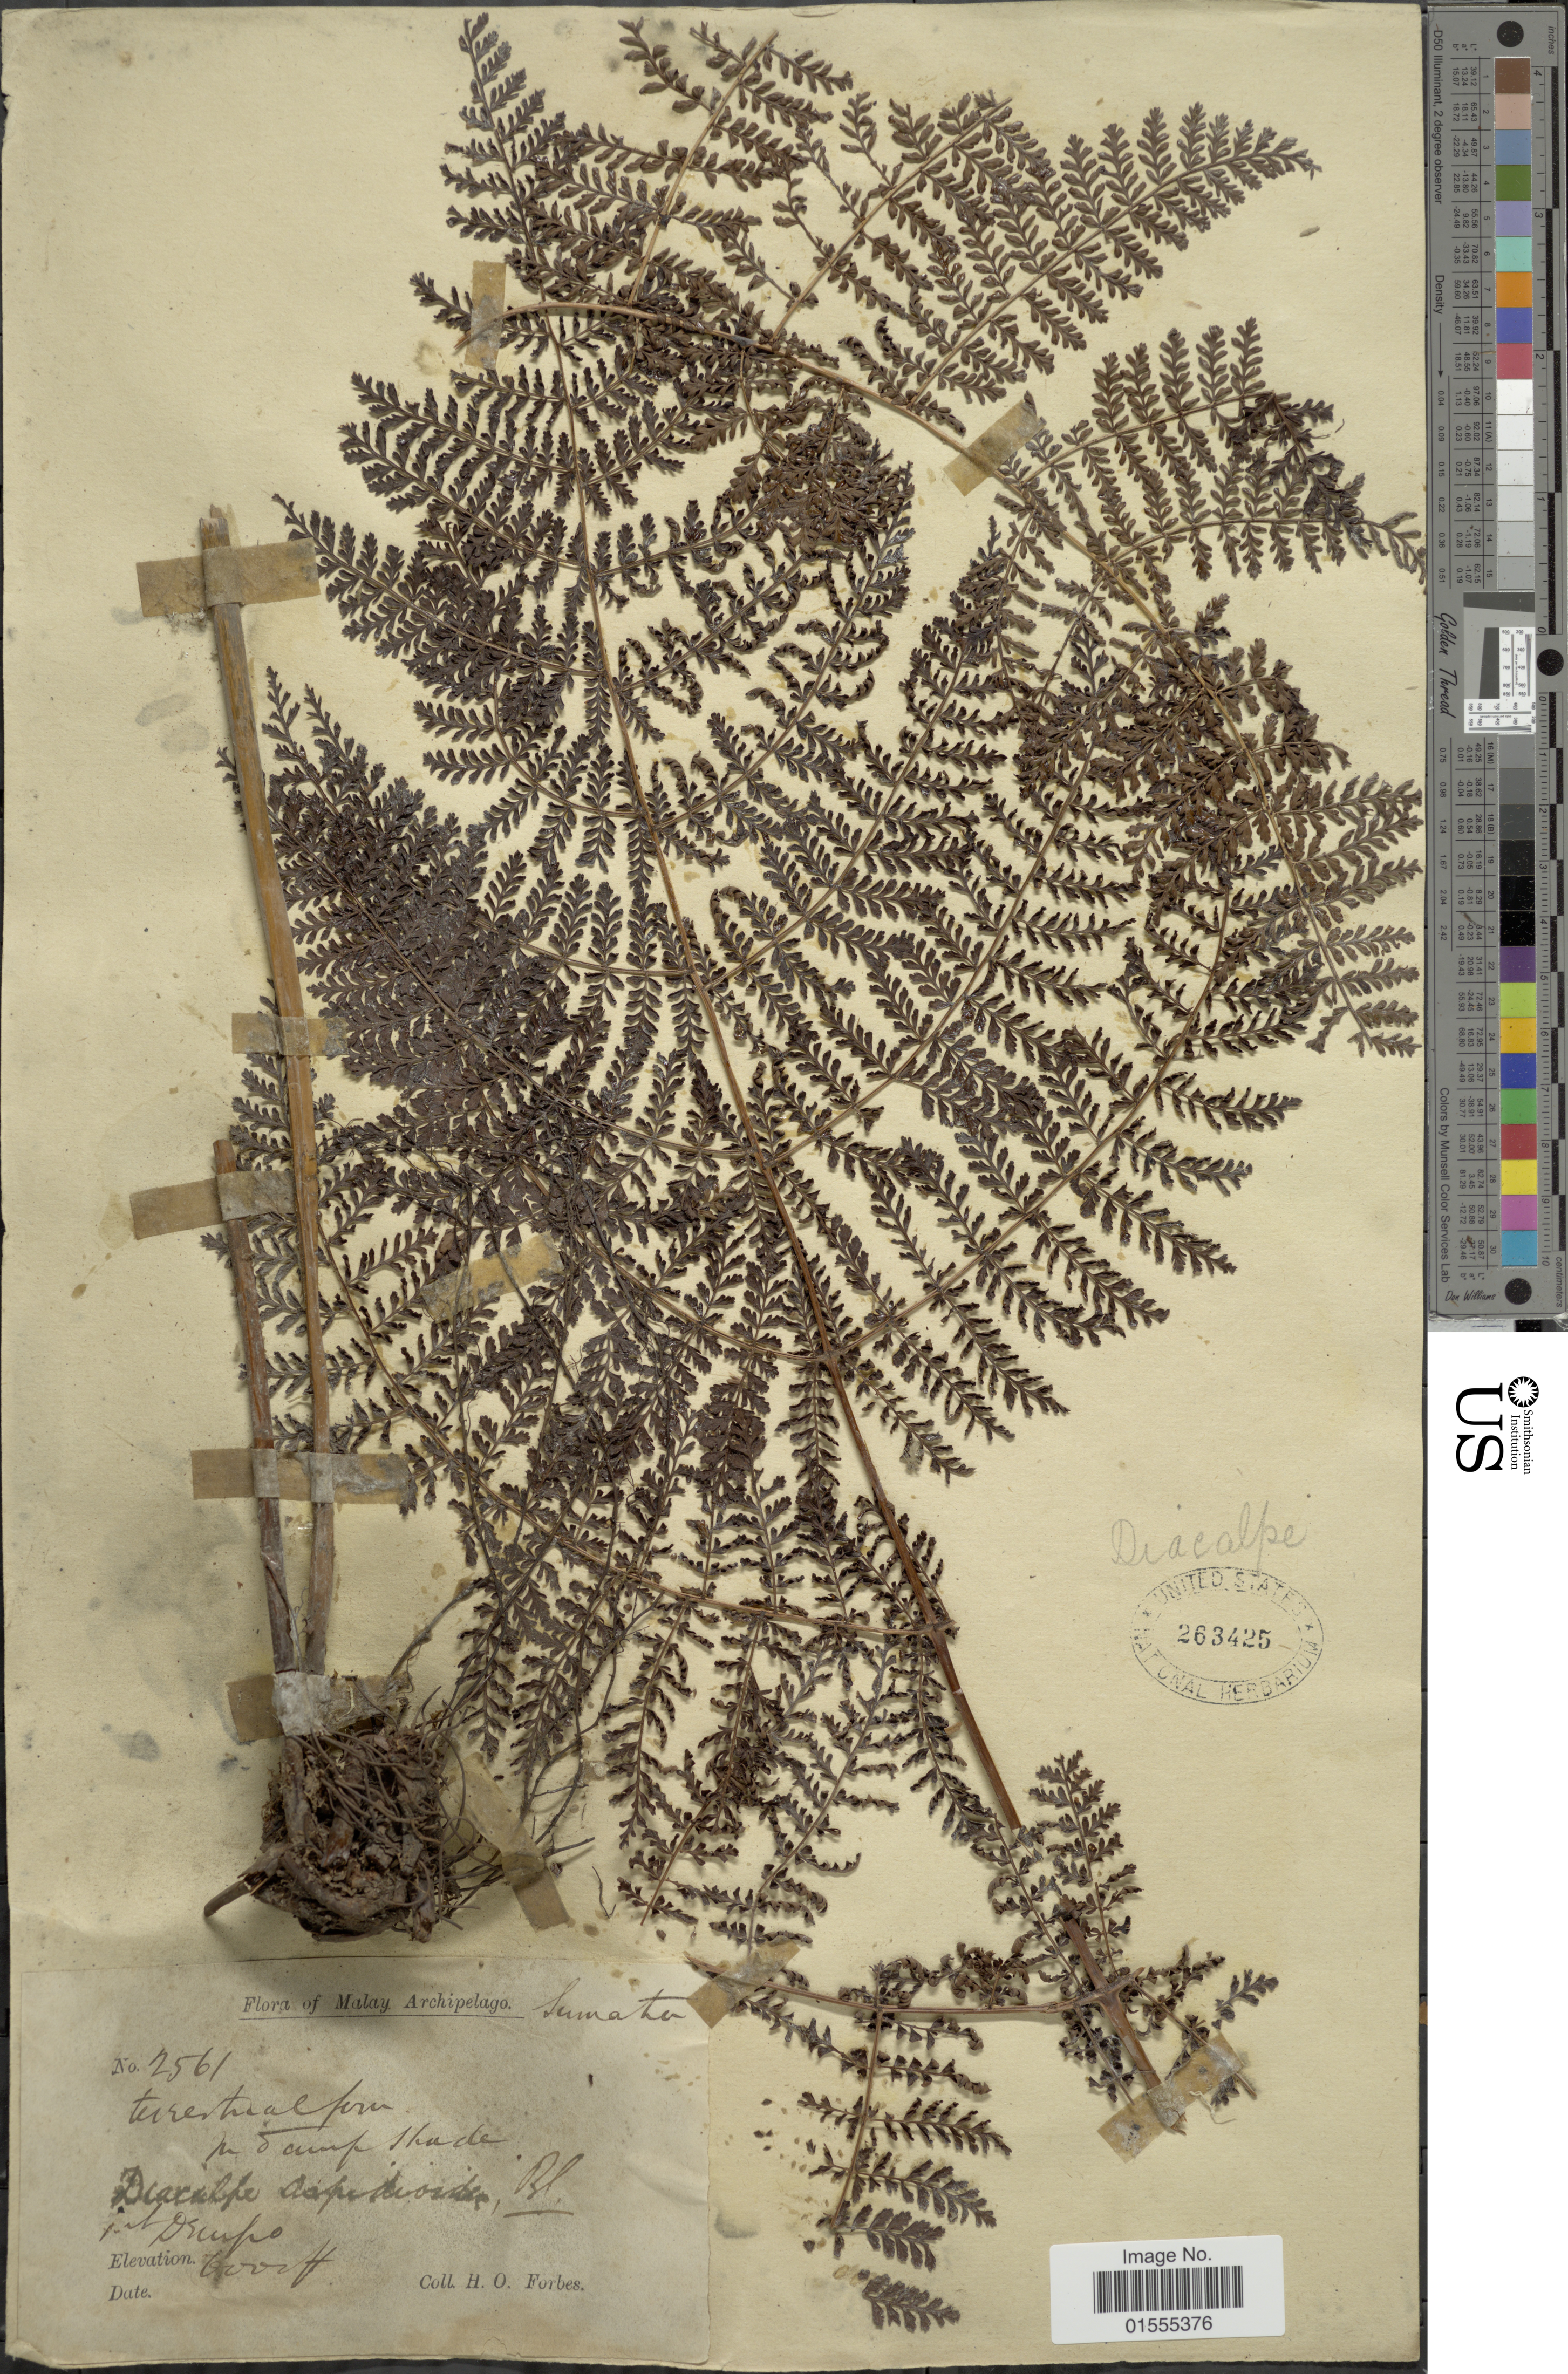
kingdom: Plantae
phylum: Tracheophyta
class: Polypodiopsida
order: Polypodiales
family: Dryopteridaceae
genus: Dryopteris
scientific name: Dryopteris pseudocaenopteris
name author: (Kunze) Li Bing Zhang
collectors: H. O. Forbes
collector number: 2561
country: Indonesia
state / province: Sumatra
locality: Malay Archipelago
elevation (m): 1829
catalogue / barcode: US 263425